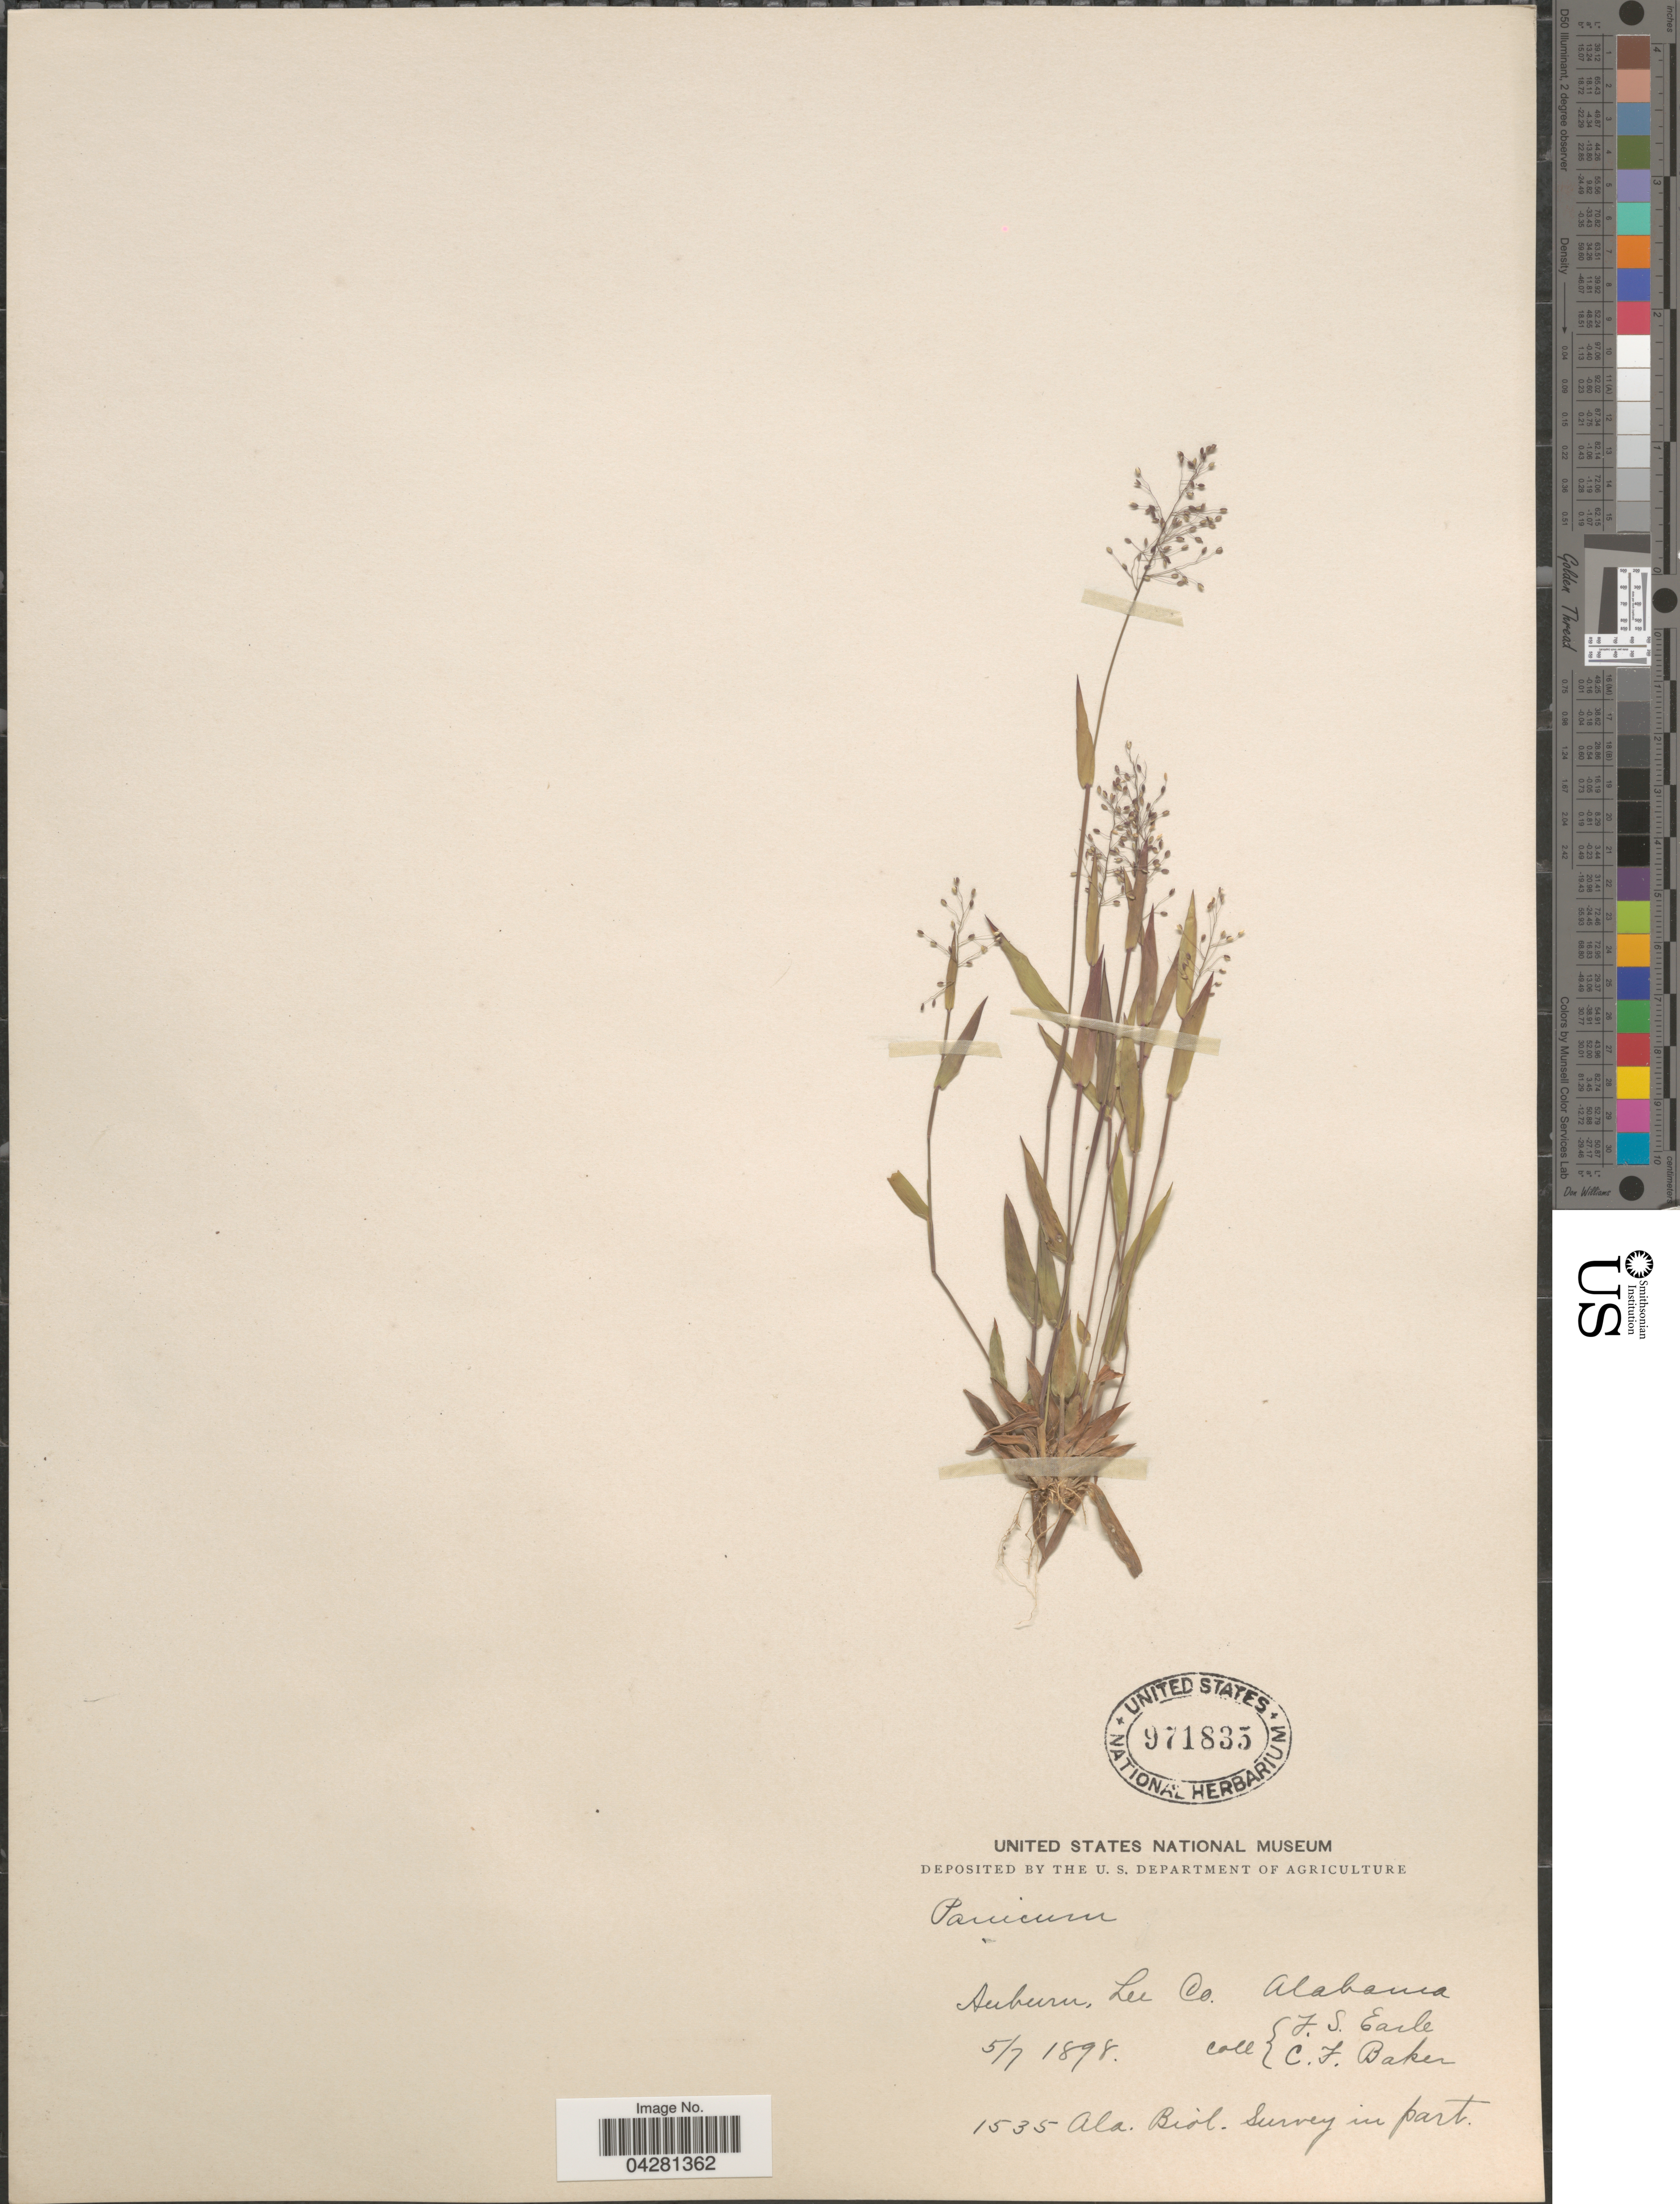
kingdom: Plantae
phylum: Tracheophyta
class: Liliopsida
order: Poales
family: Poaceae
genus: Dichanthelium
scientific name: Dichanthelium dichotomum var. unciphyllum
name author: (Trin.) Davidse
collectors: F. S. Earle & C. F. Baker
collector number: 1535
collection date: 1898-05-07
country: United States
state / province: Alabama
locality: Auburn, Lee Co.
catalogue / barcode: US 971835